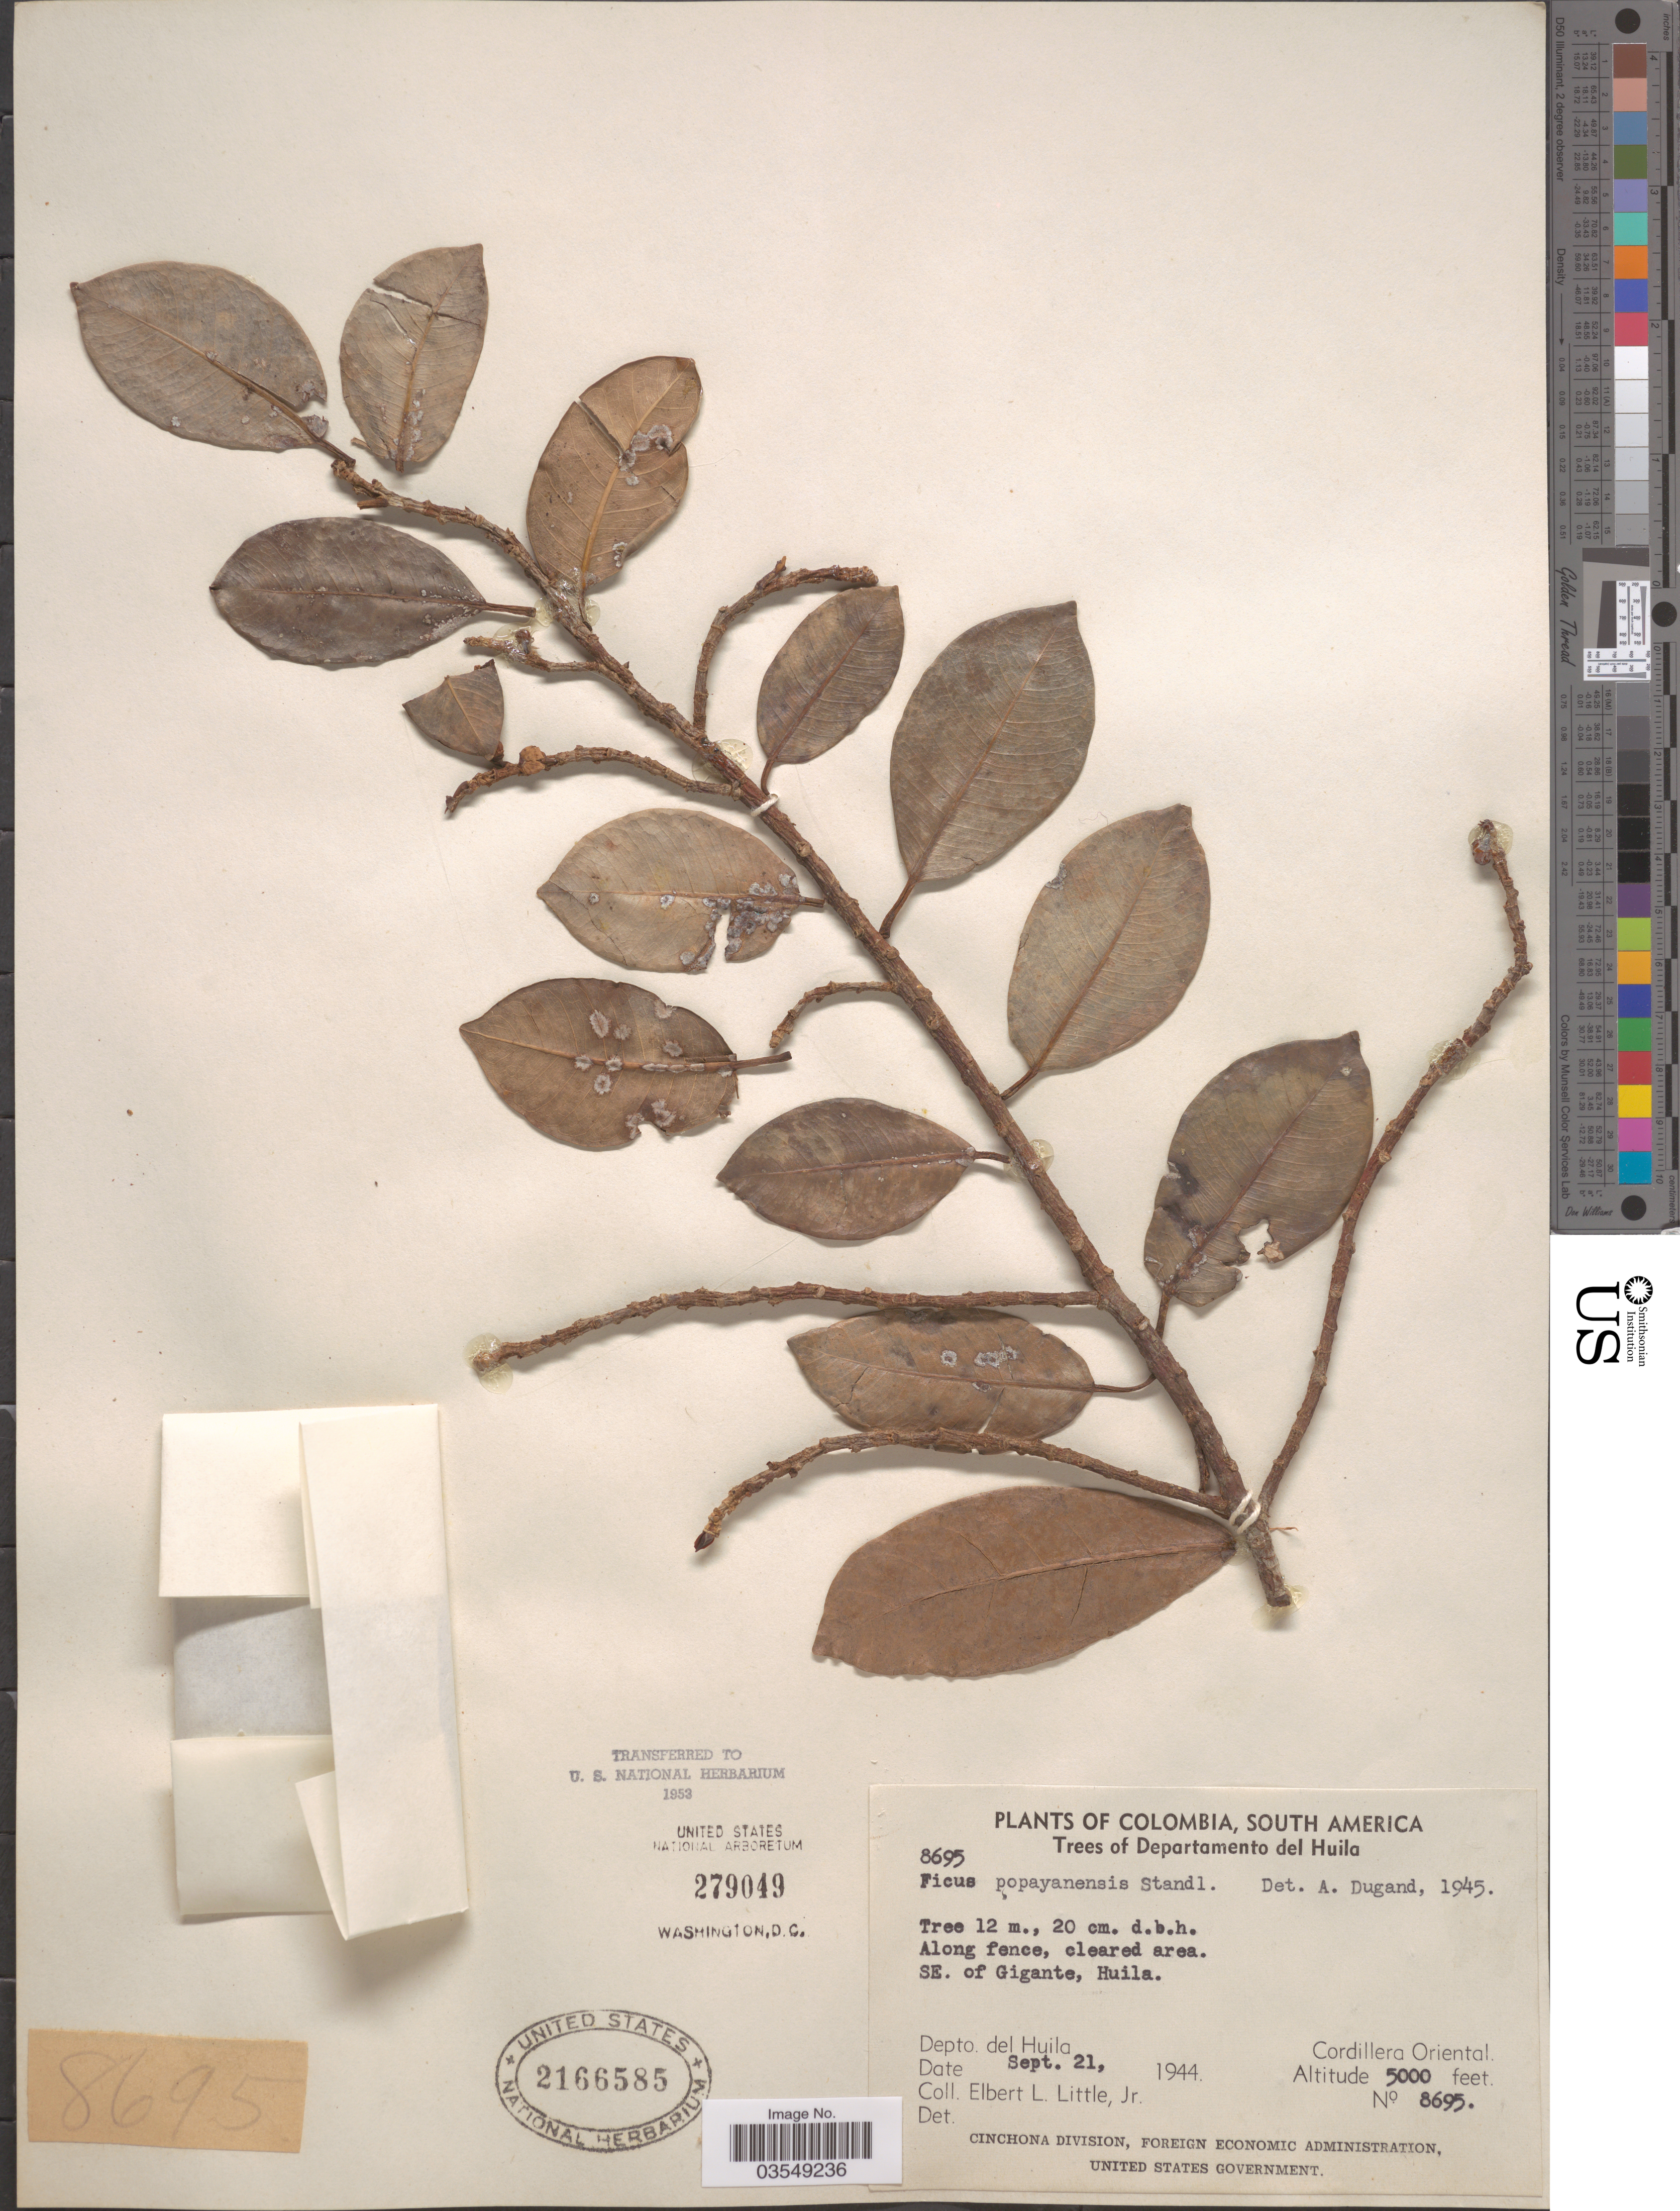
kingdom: Plantae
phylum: Tracheophyta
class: Magnoliopsida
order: Rosales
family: Moraceae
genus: Ficus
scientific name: Ficus popayanensis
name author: Standl.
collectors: E. L. Little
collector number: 8695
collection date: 1944-09-21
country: Colombia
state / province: Huila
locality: SE. of Gigante. Depto. del Huila Cordillera Oriental.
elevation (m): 1524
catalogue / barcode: US 2166585